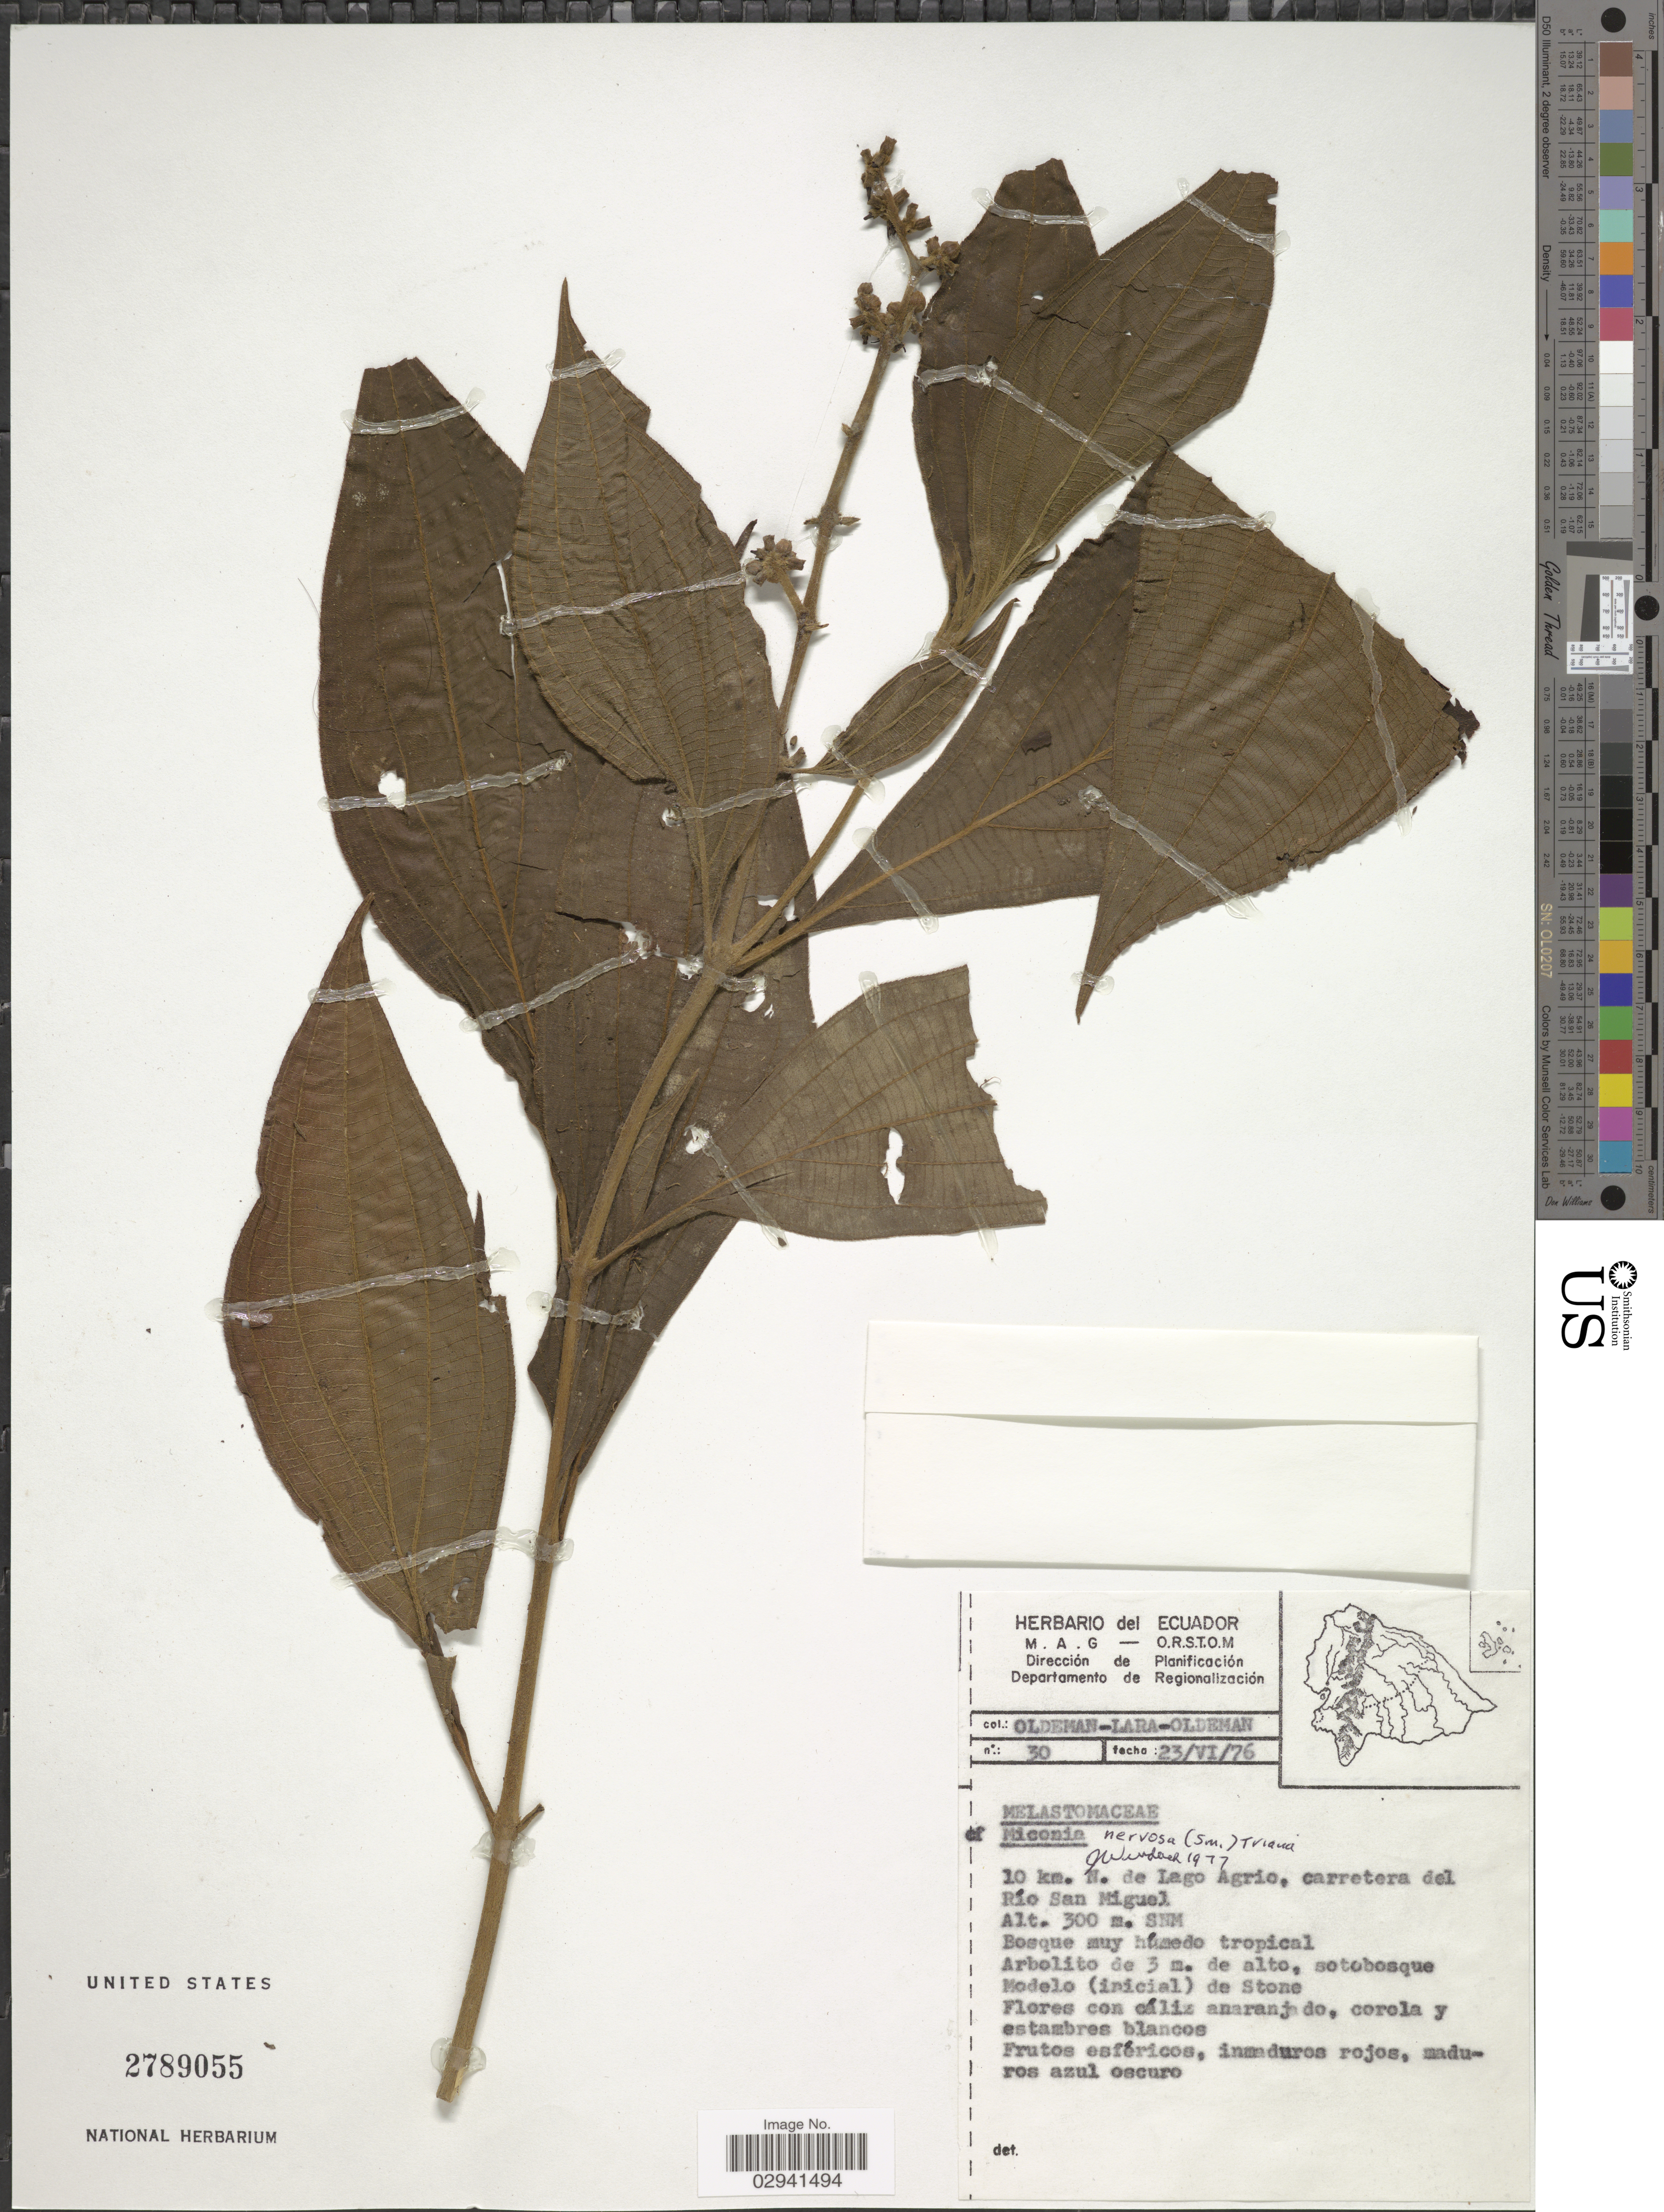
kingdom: Plantae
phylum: Tracheophyta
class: Magnoliopsida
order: Myrtales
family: Melastomataceae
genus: Miconia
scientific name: Miconia nervosa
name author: (Sm.) Triana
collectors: Oldeman-Lara-Oldeman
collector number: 30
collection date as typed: Transcribed d/m/y: 23/6/76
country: Ecuador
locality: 10 km. N. de Lago Agrio, carretera del Río San Miguel.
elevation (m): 300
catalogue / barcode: US 2789055